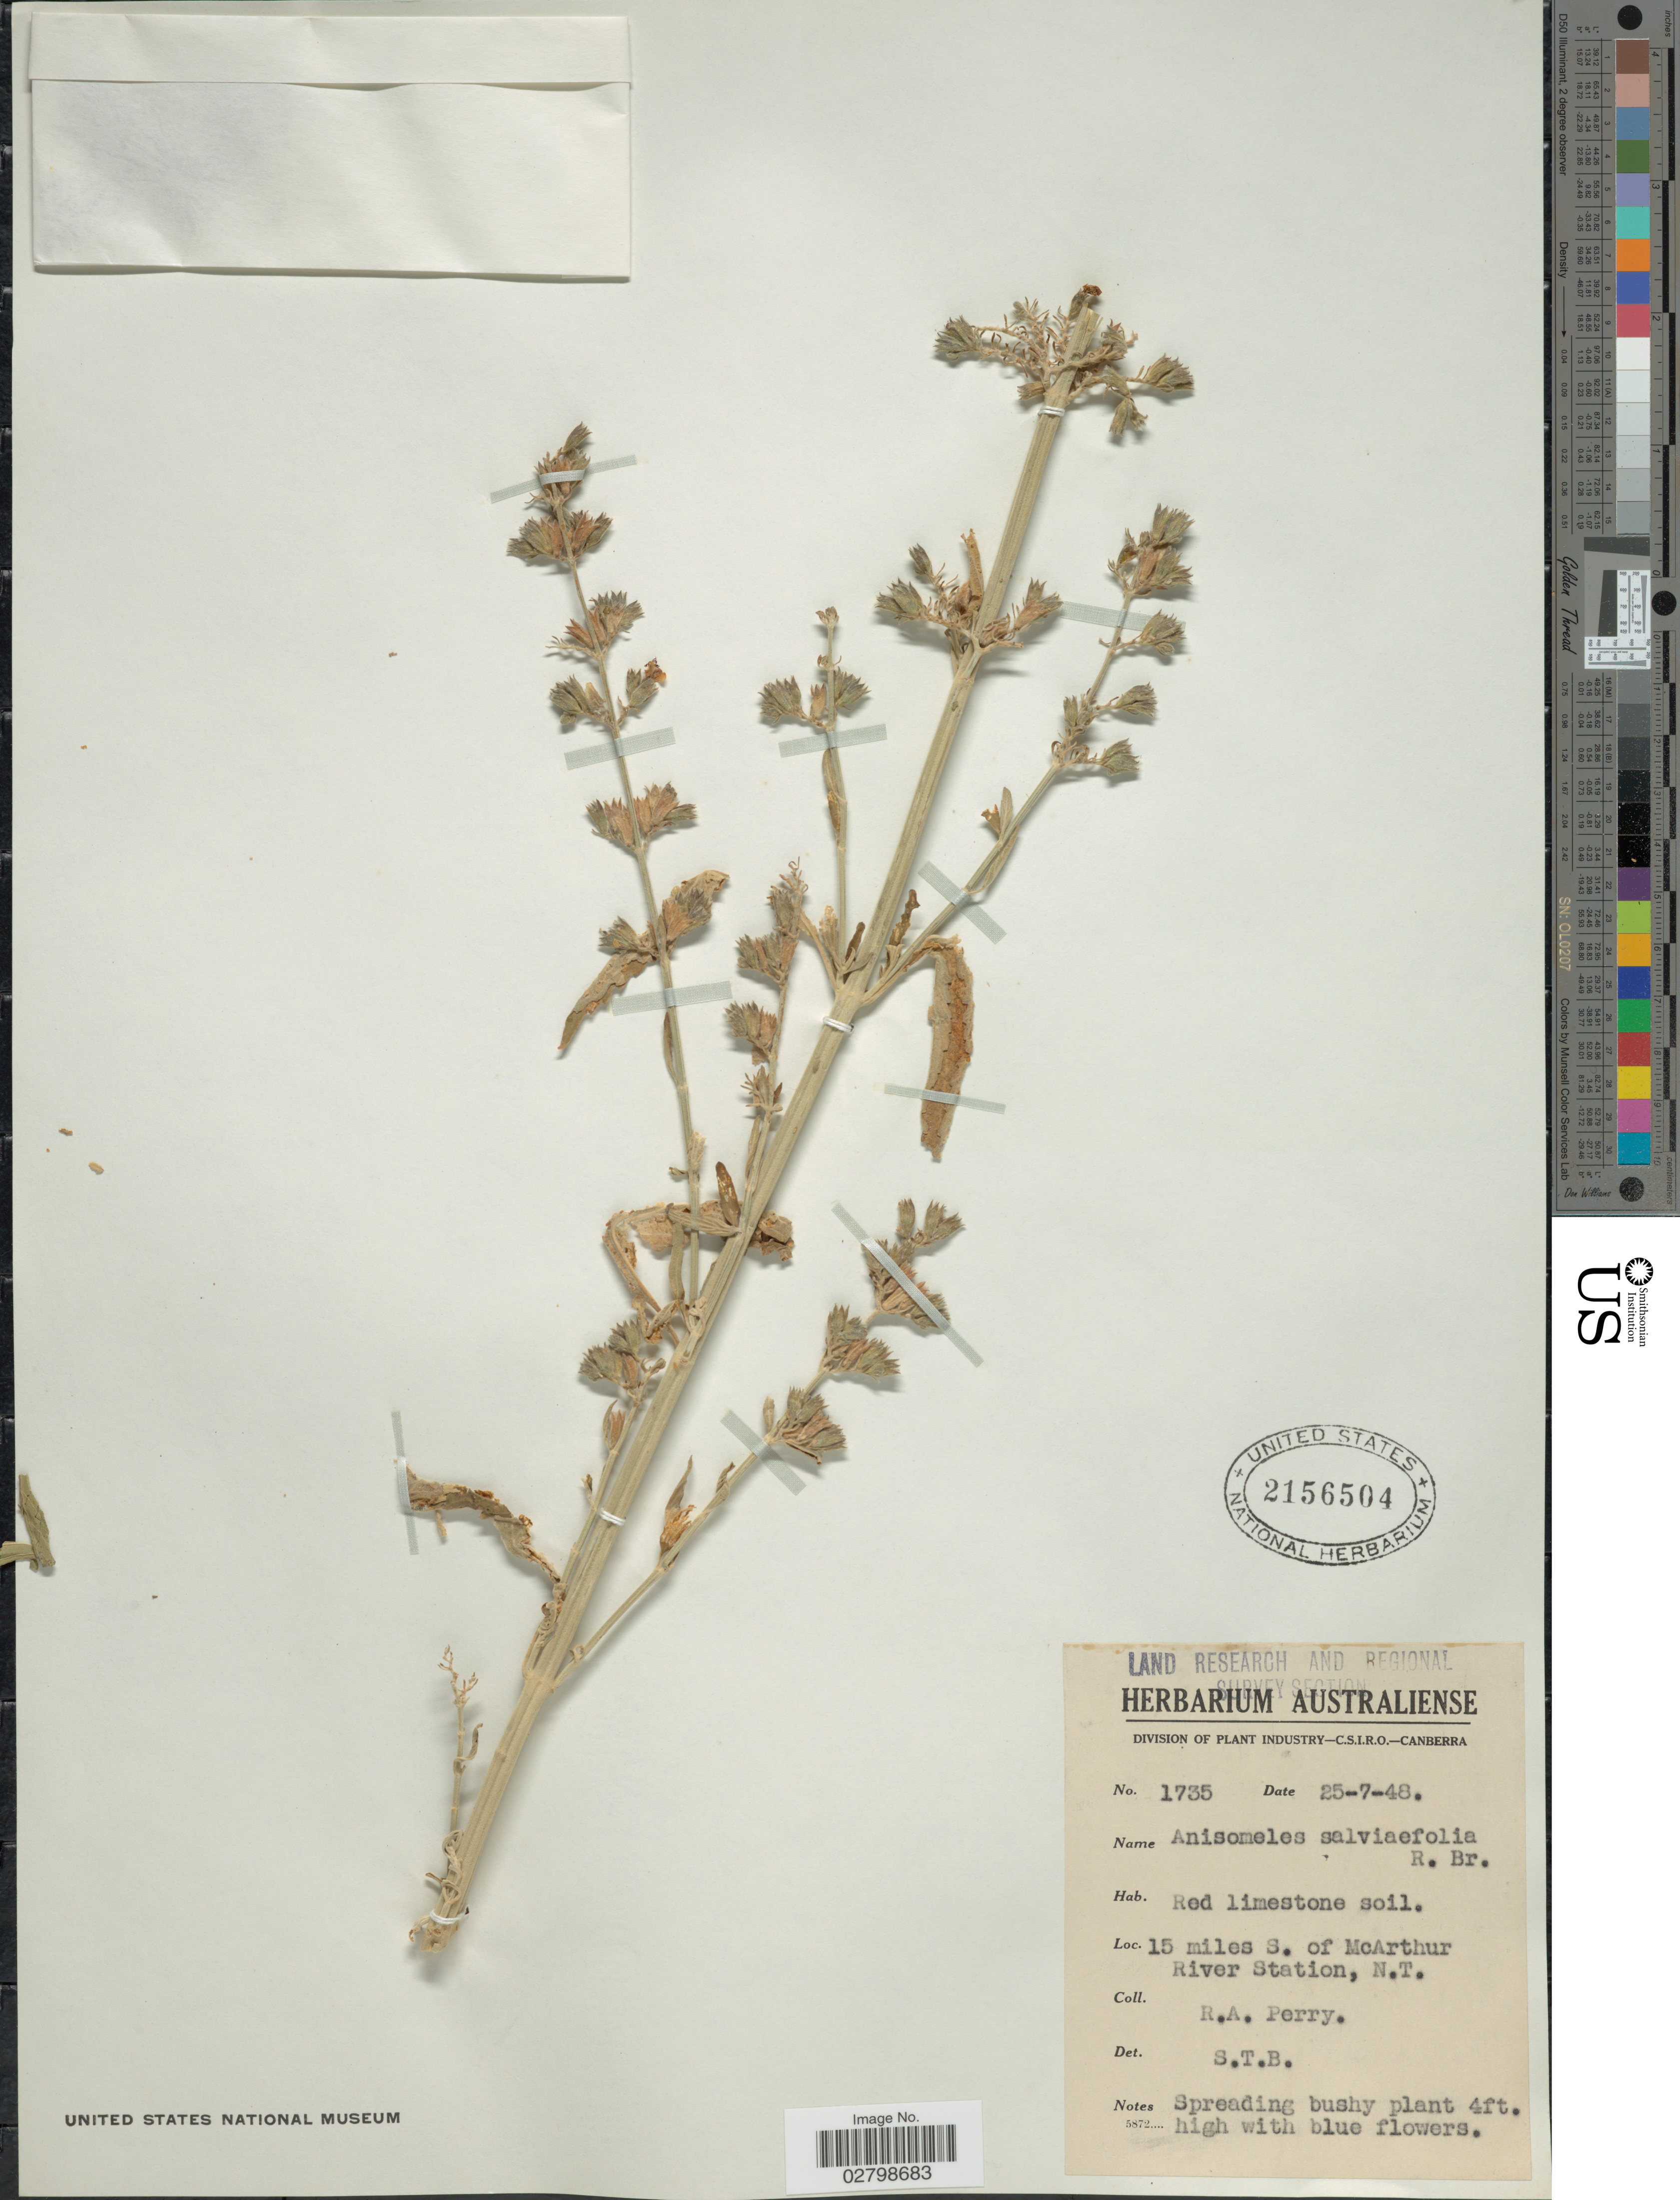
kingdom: Plantae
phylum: Tracheophyta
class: Magnoliopsida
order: Lamiales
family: Lamiaceae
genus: Anisomeles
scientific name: Anisomeles salviifolia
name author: R. Br.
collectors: Perry, R. A.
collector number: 1735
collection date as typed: Transcribed d/m/y: 25/7/48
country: Australia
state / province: Northern Territory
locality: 15 miles S. of McArthur River Station, N.T.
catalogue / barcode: US 2156504